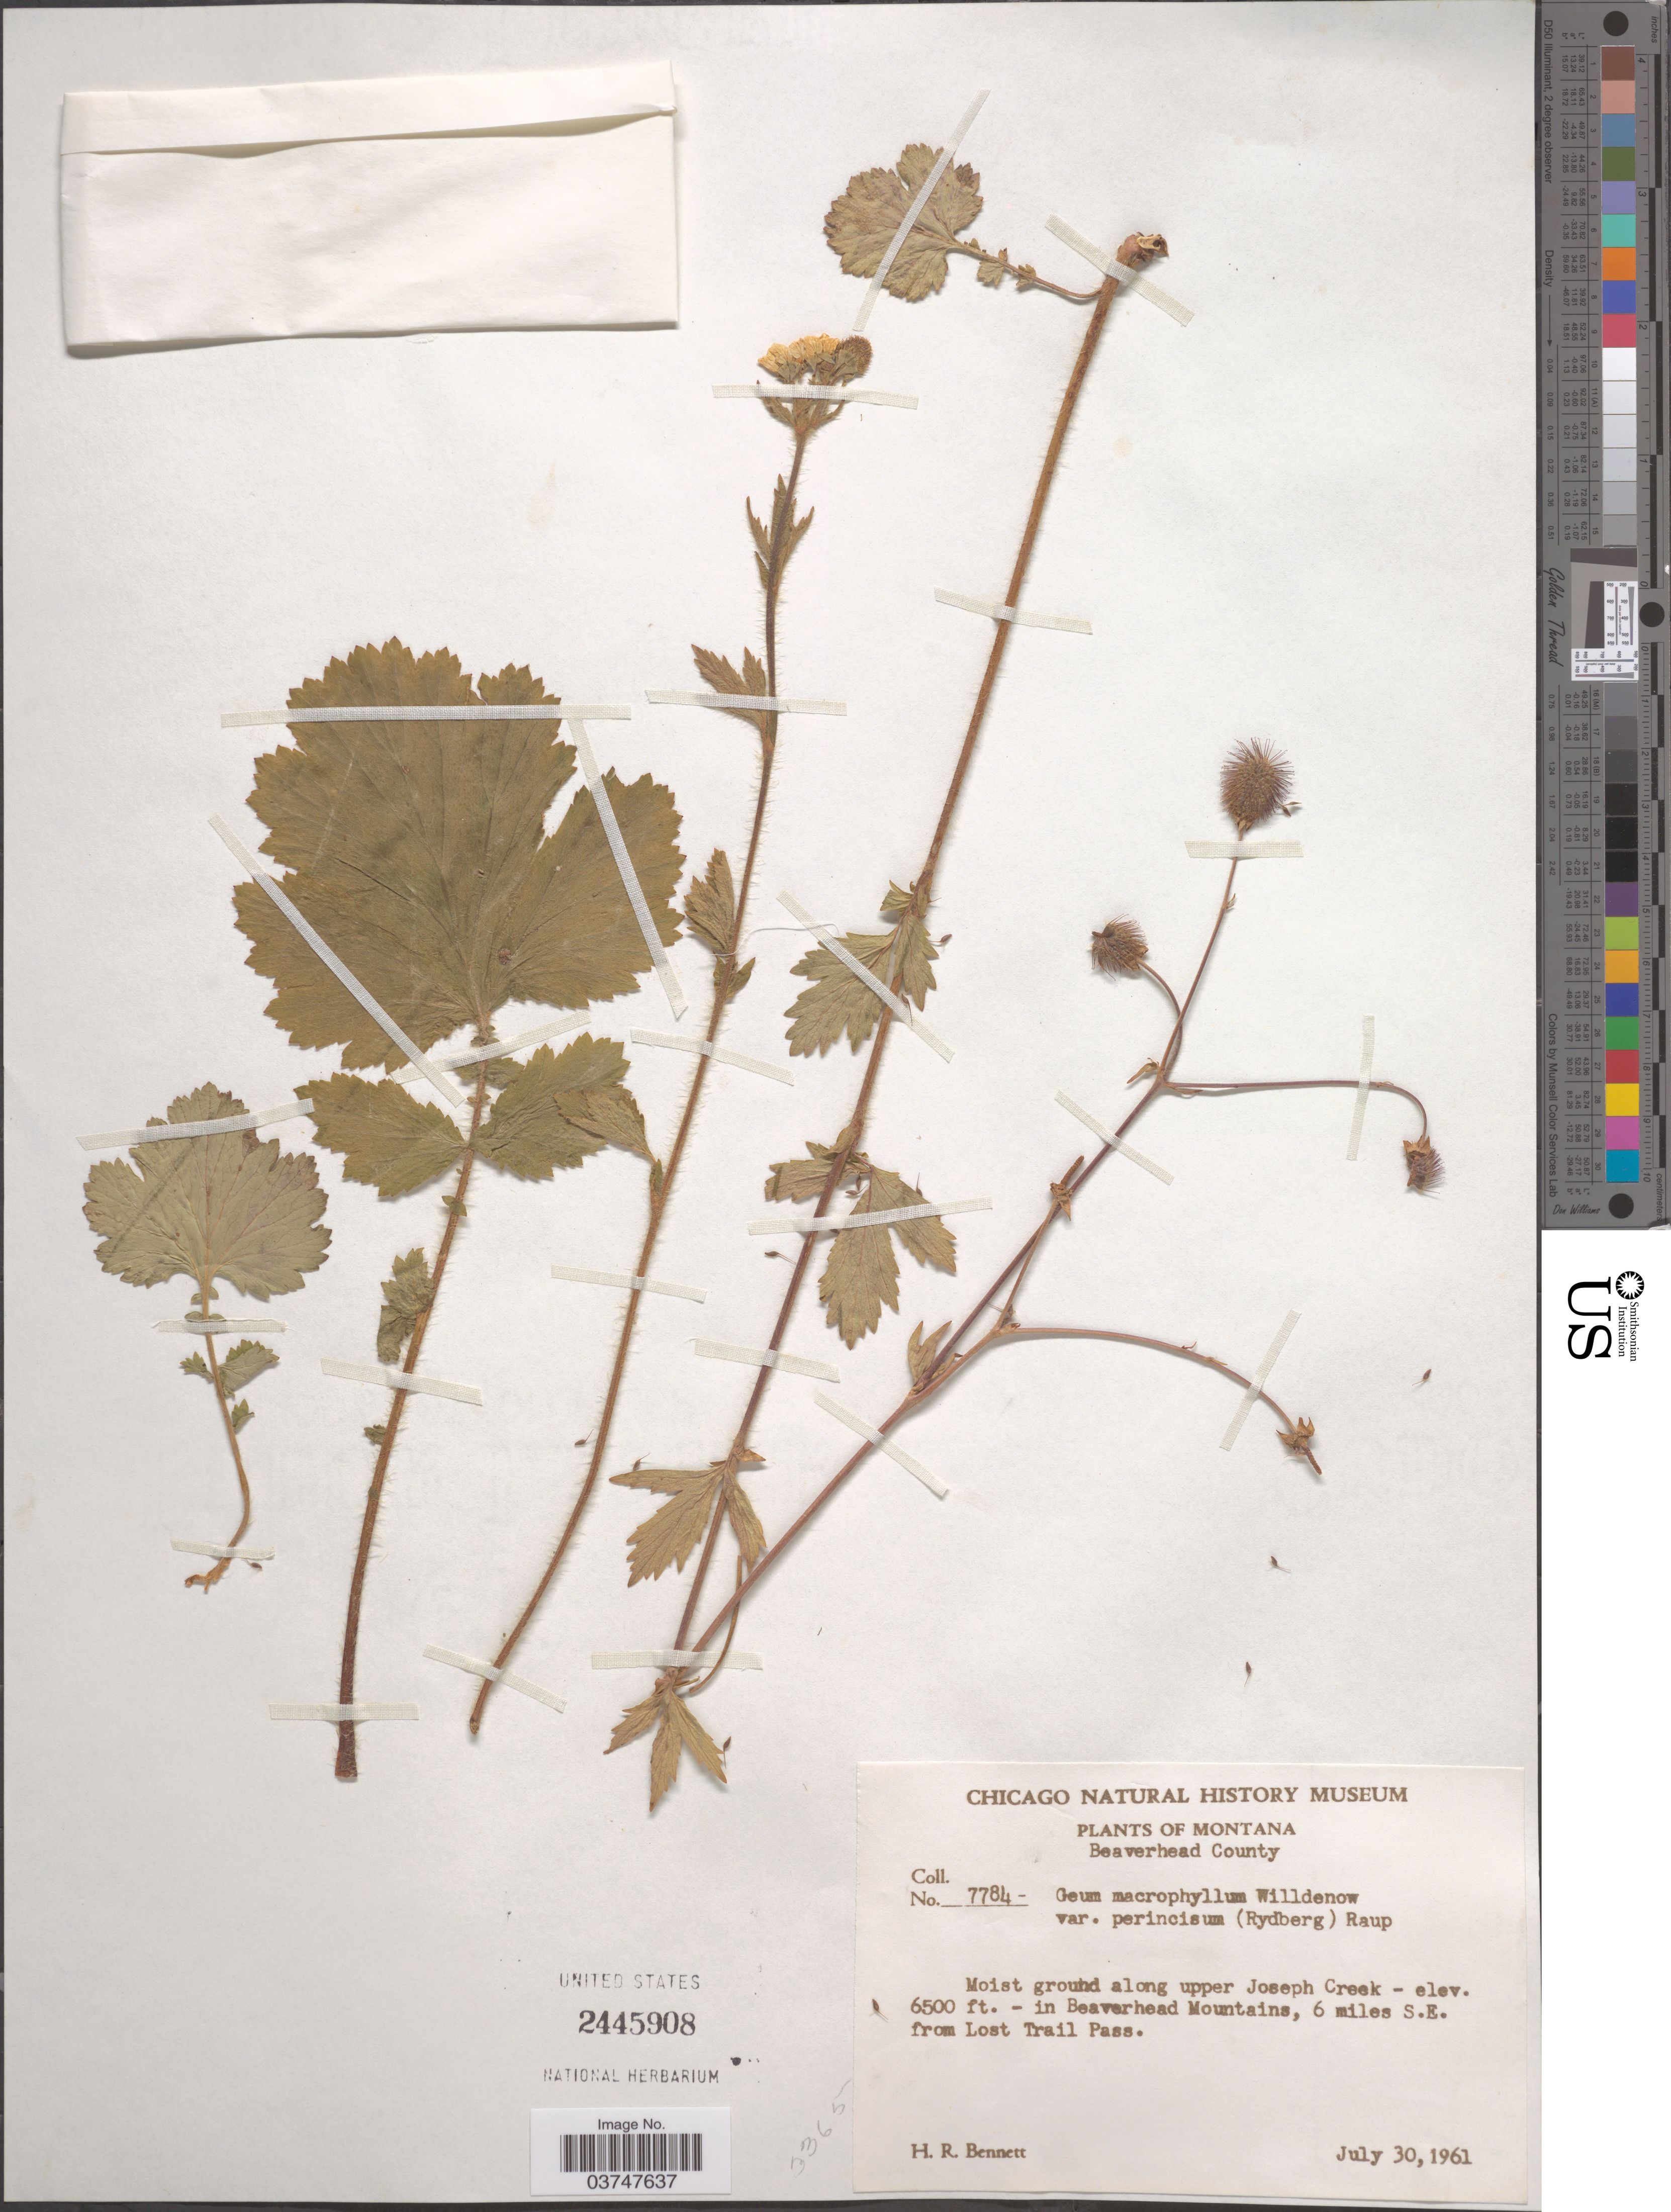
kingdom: Plantae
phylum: Tracheophyta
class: Magnoliopsida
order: Rosales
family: Rosaceae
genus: Geum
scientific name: Geum macrophyllum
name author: Willd.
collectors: H. R. Bennett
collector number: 7784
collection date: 1961-07-30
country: United States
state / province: Montana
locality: Beaverhead County. Along upper Joseph Creek in Beaverhead Mountains, 6 miles S.E. from Lost Trail Pass.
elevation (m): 1981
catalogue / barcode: US 2445908